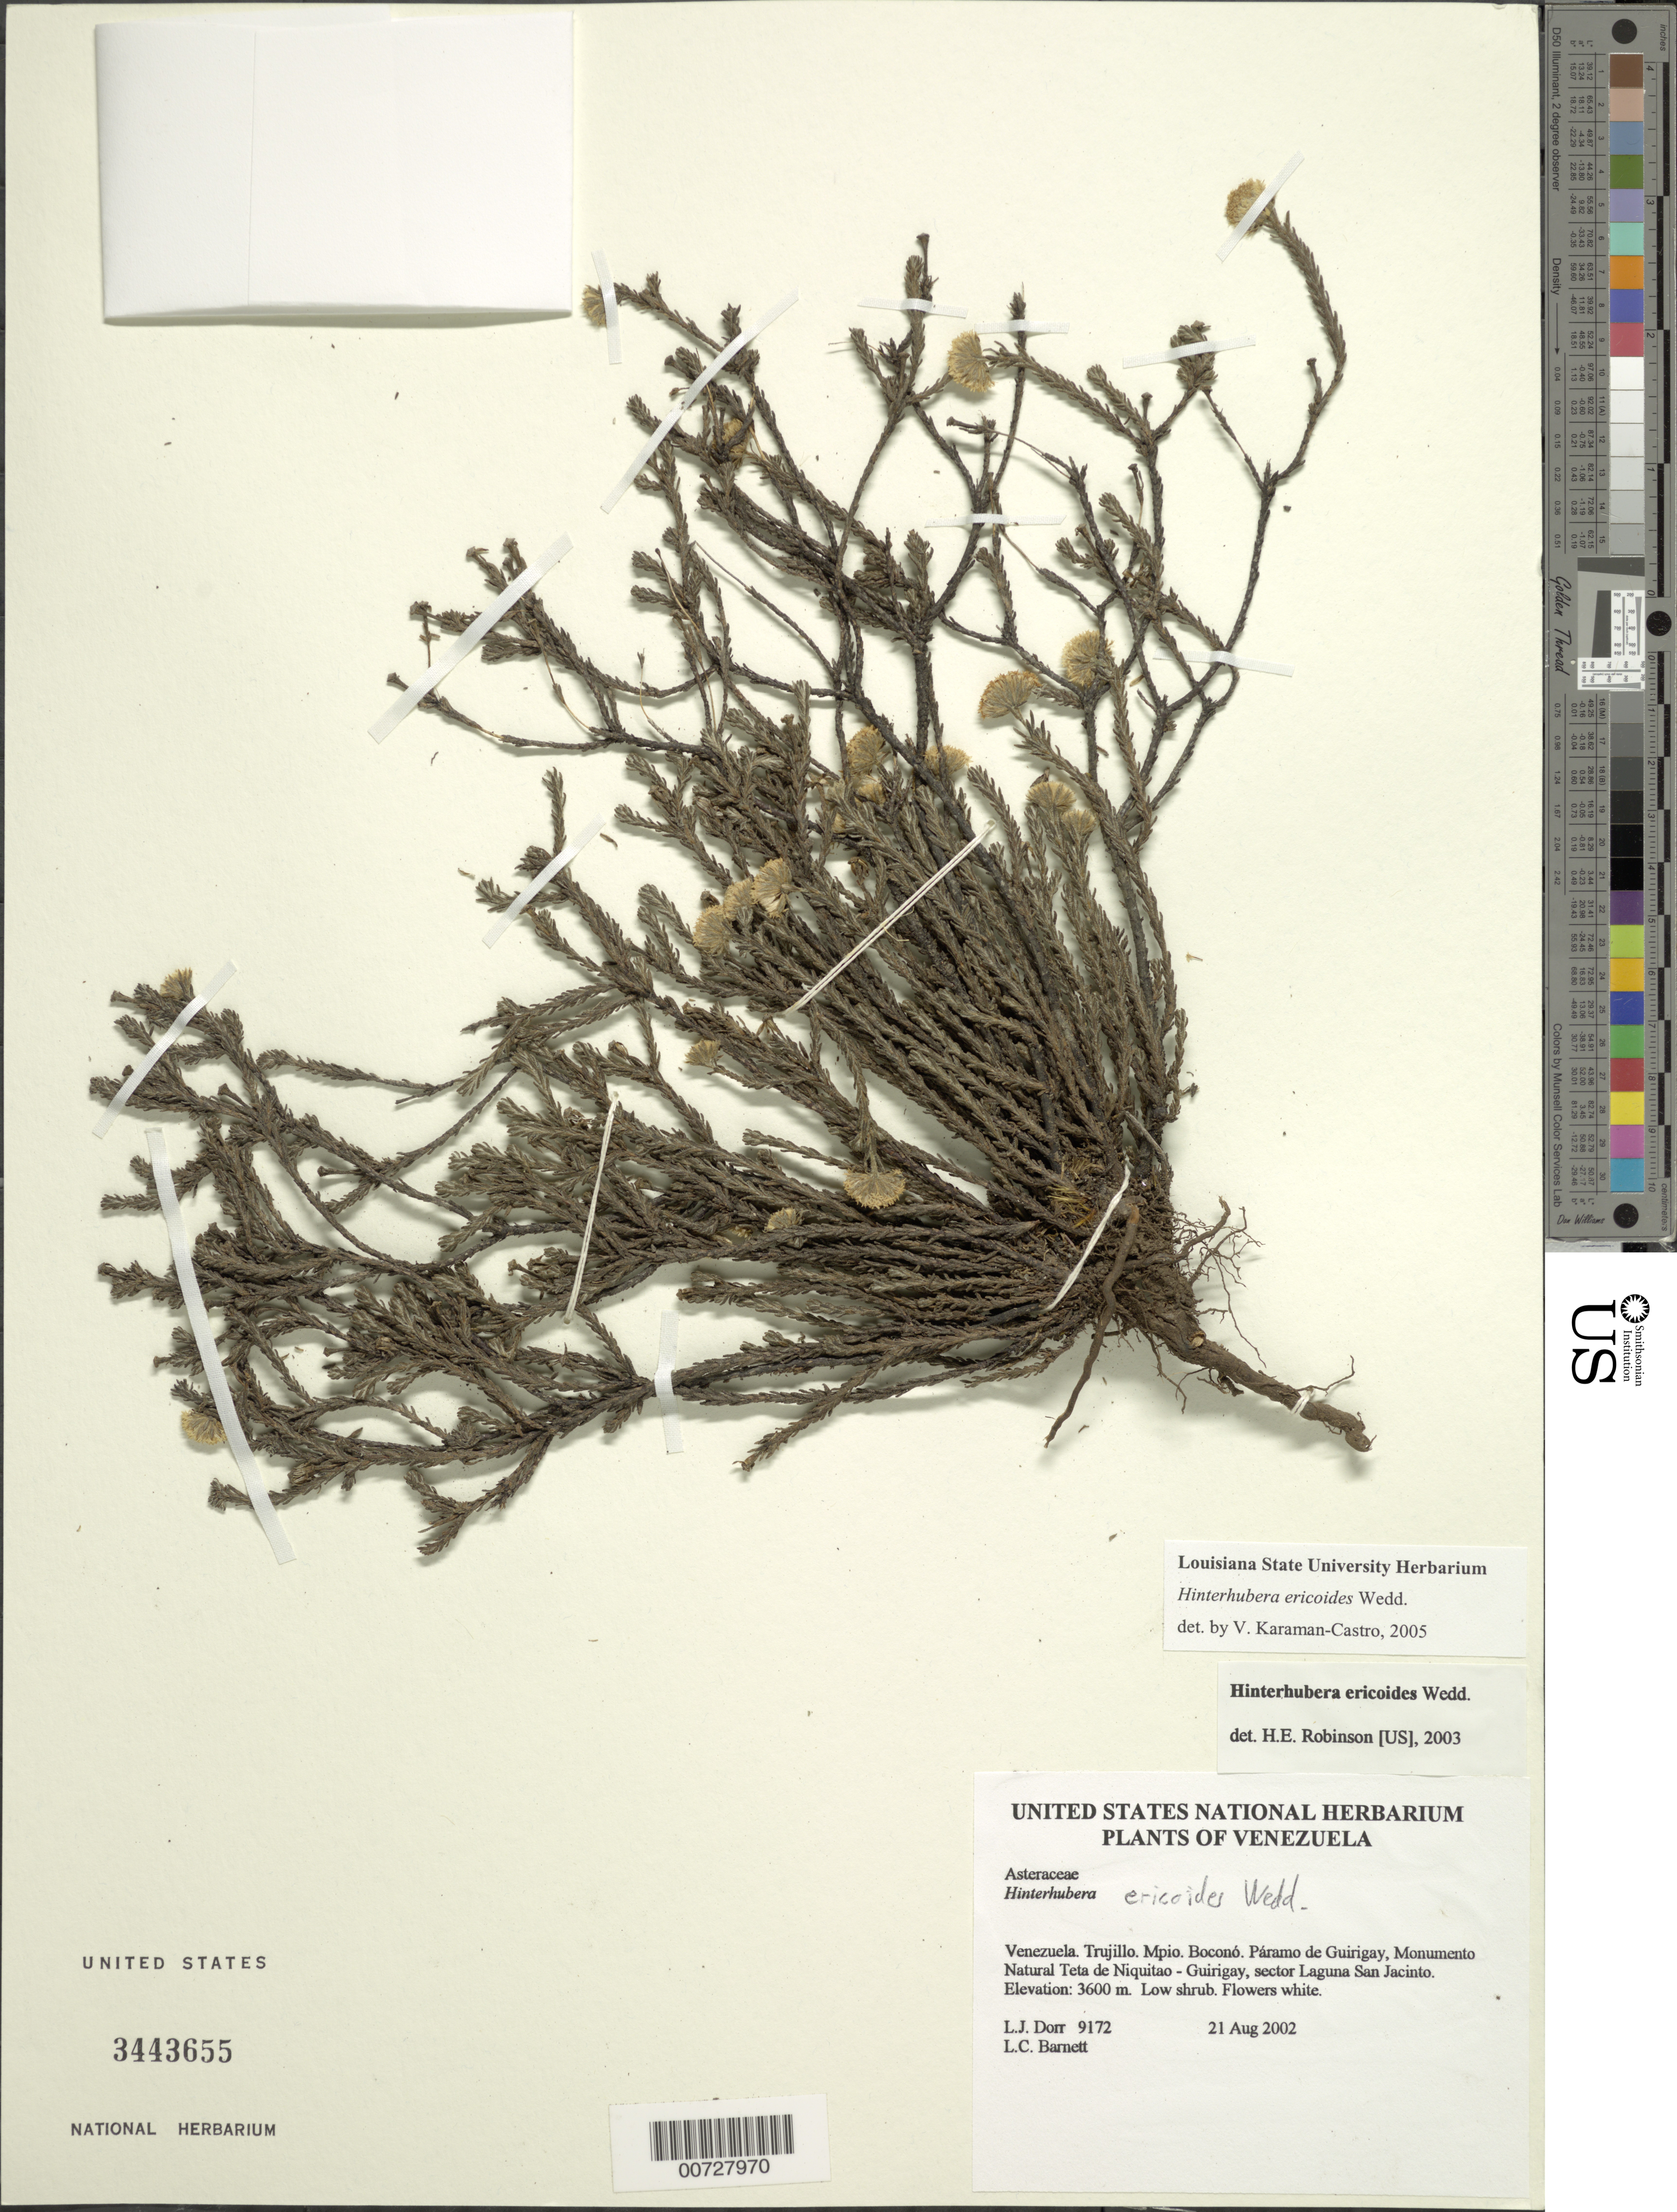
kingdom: Plantae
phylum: Tracheophyta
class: Magnoliopsida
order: Asterales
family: Asteraceae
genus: Hinterhubera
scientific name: Hinterhubera ericoides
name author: Wedd.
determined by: Robinson, Harold E., (US)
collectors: L. J. Dorr & L. C. Barnett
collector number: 9172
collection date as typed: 21 Aug 2002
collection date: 2002-08-21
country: Venezuela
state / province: Trujillo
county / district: Boconó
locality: Páramo de Guirigay, Monumento Natural Teta de Niquitao - Guirigay, sector Laguna San Jacinto.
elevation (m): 3600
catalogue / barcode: US 3443655